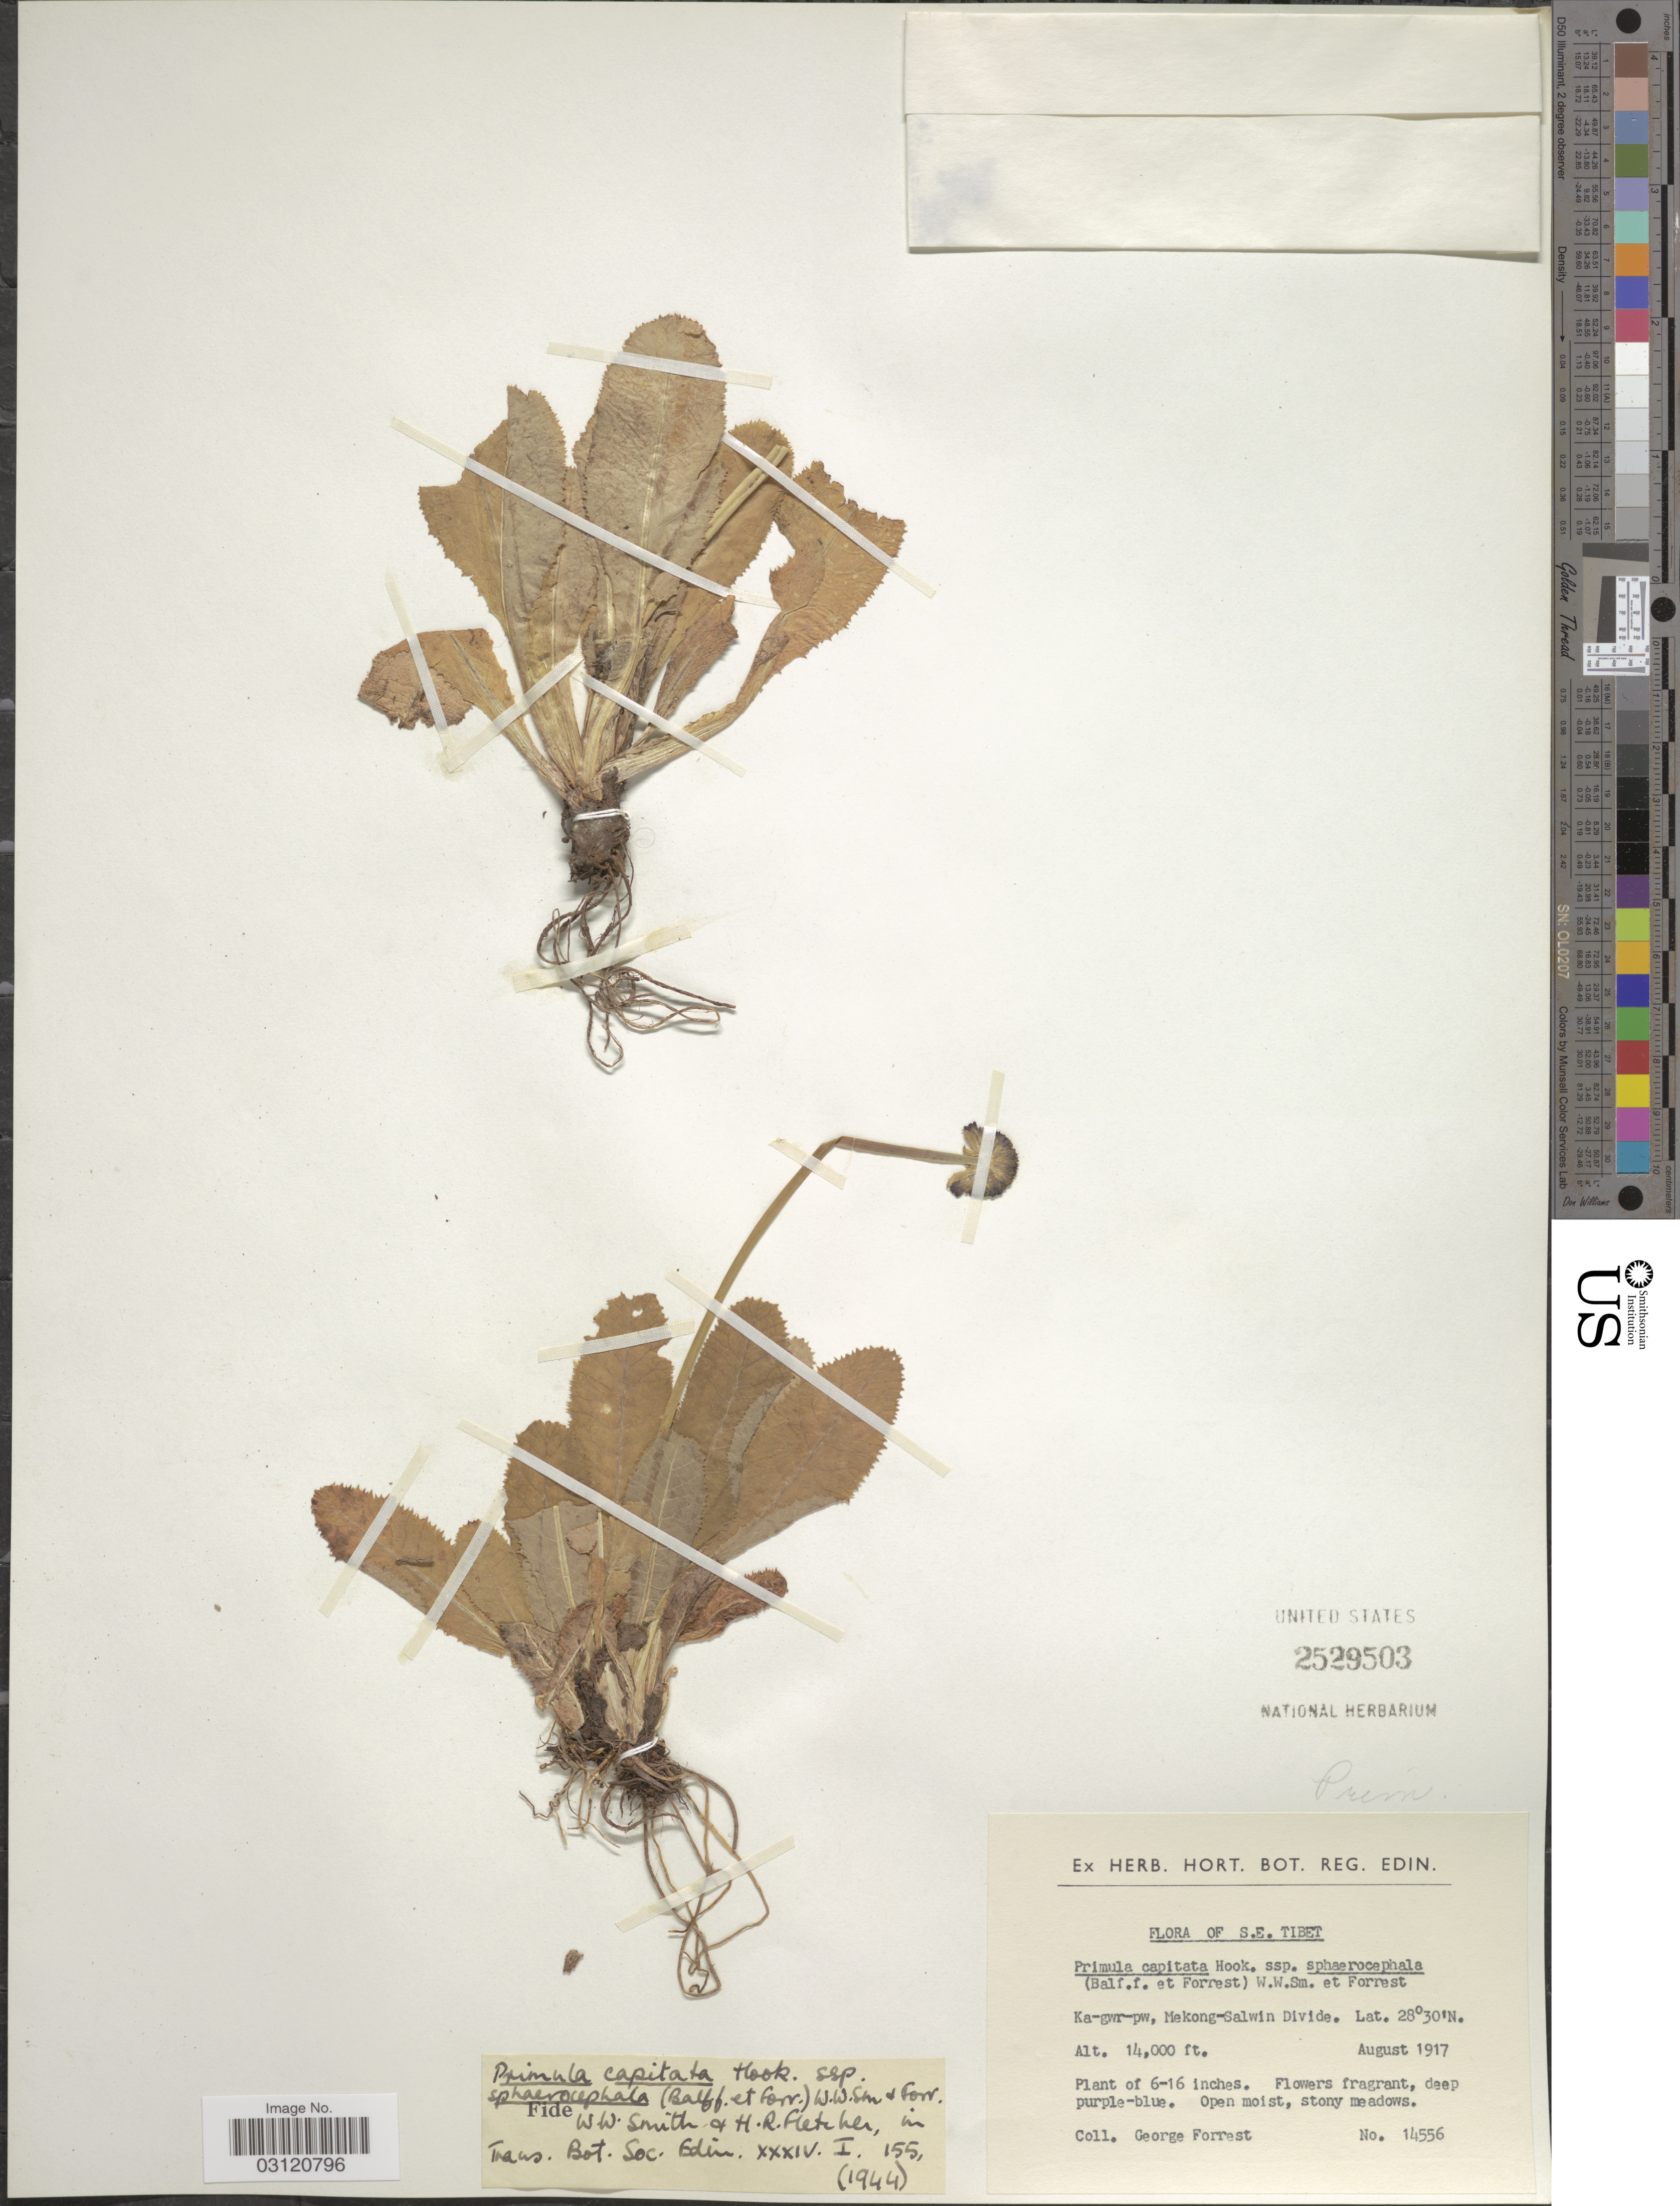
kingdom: Plantae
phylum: Tracheophyta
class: Magnoliopsida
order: Ericales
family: Primulaceae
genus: Primula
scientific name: Primula capitata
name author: Hook.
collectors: G. Forrest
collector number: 14556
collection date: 1917-08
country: China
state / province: Xizang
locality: S.E. Tibet. Ka-gwr-pw, Mekong-Salwin Divide.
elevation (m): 4267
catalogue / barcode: US 2529503